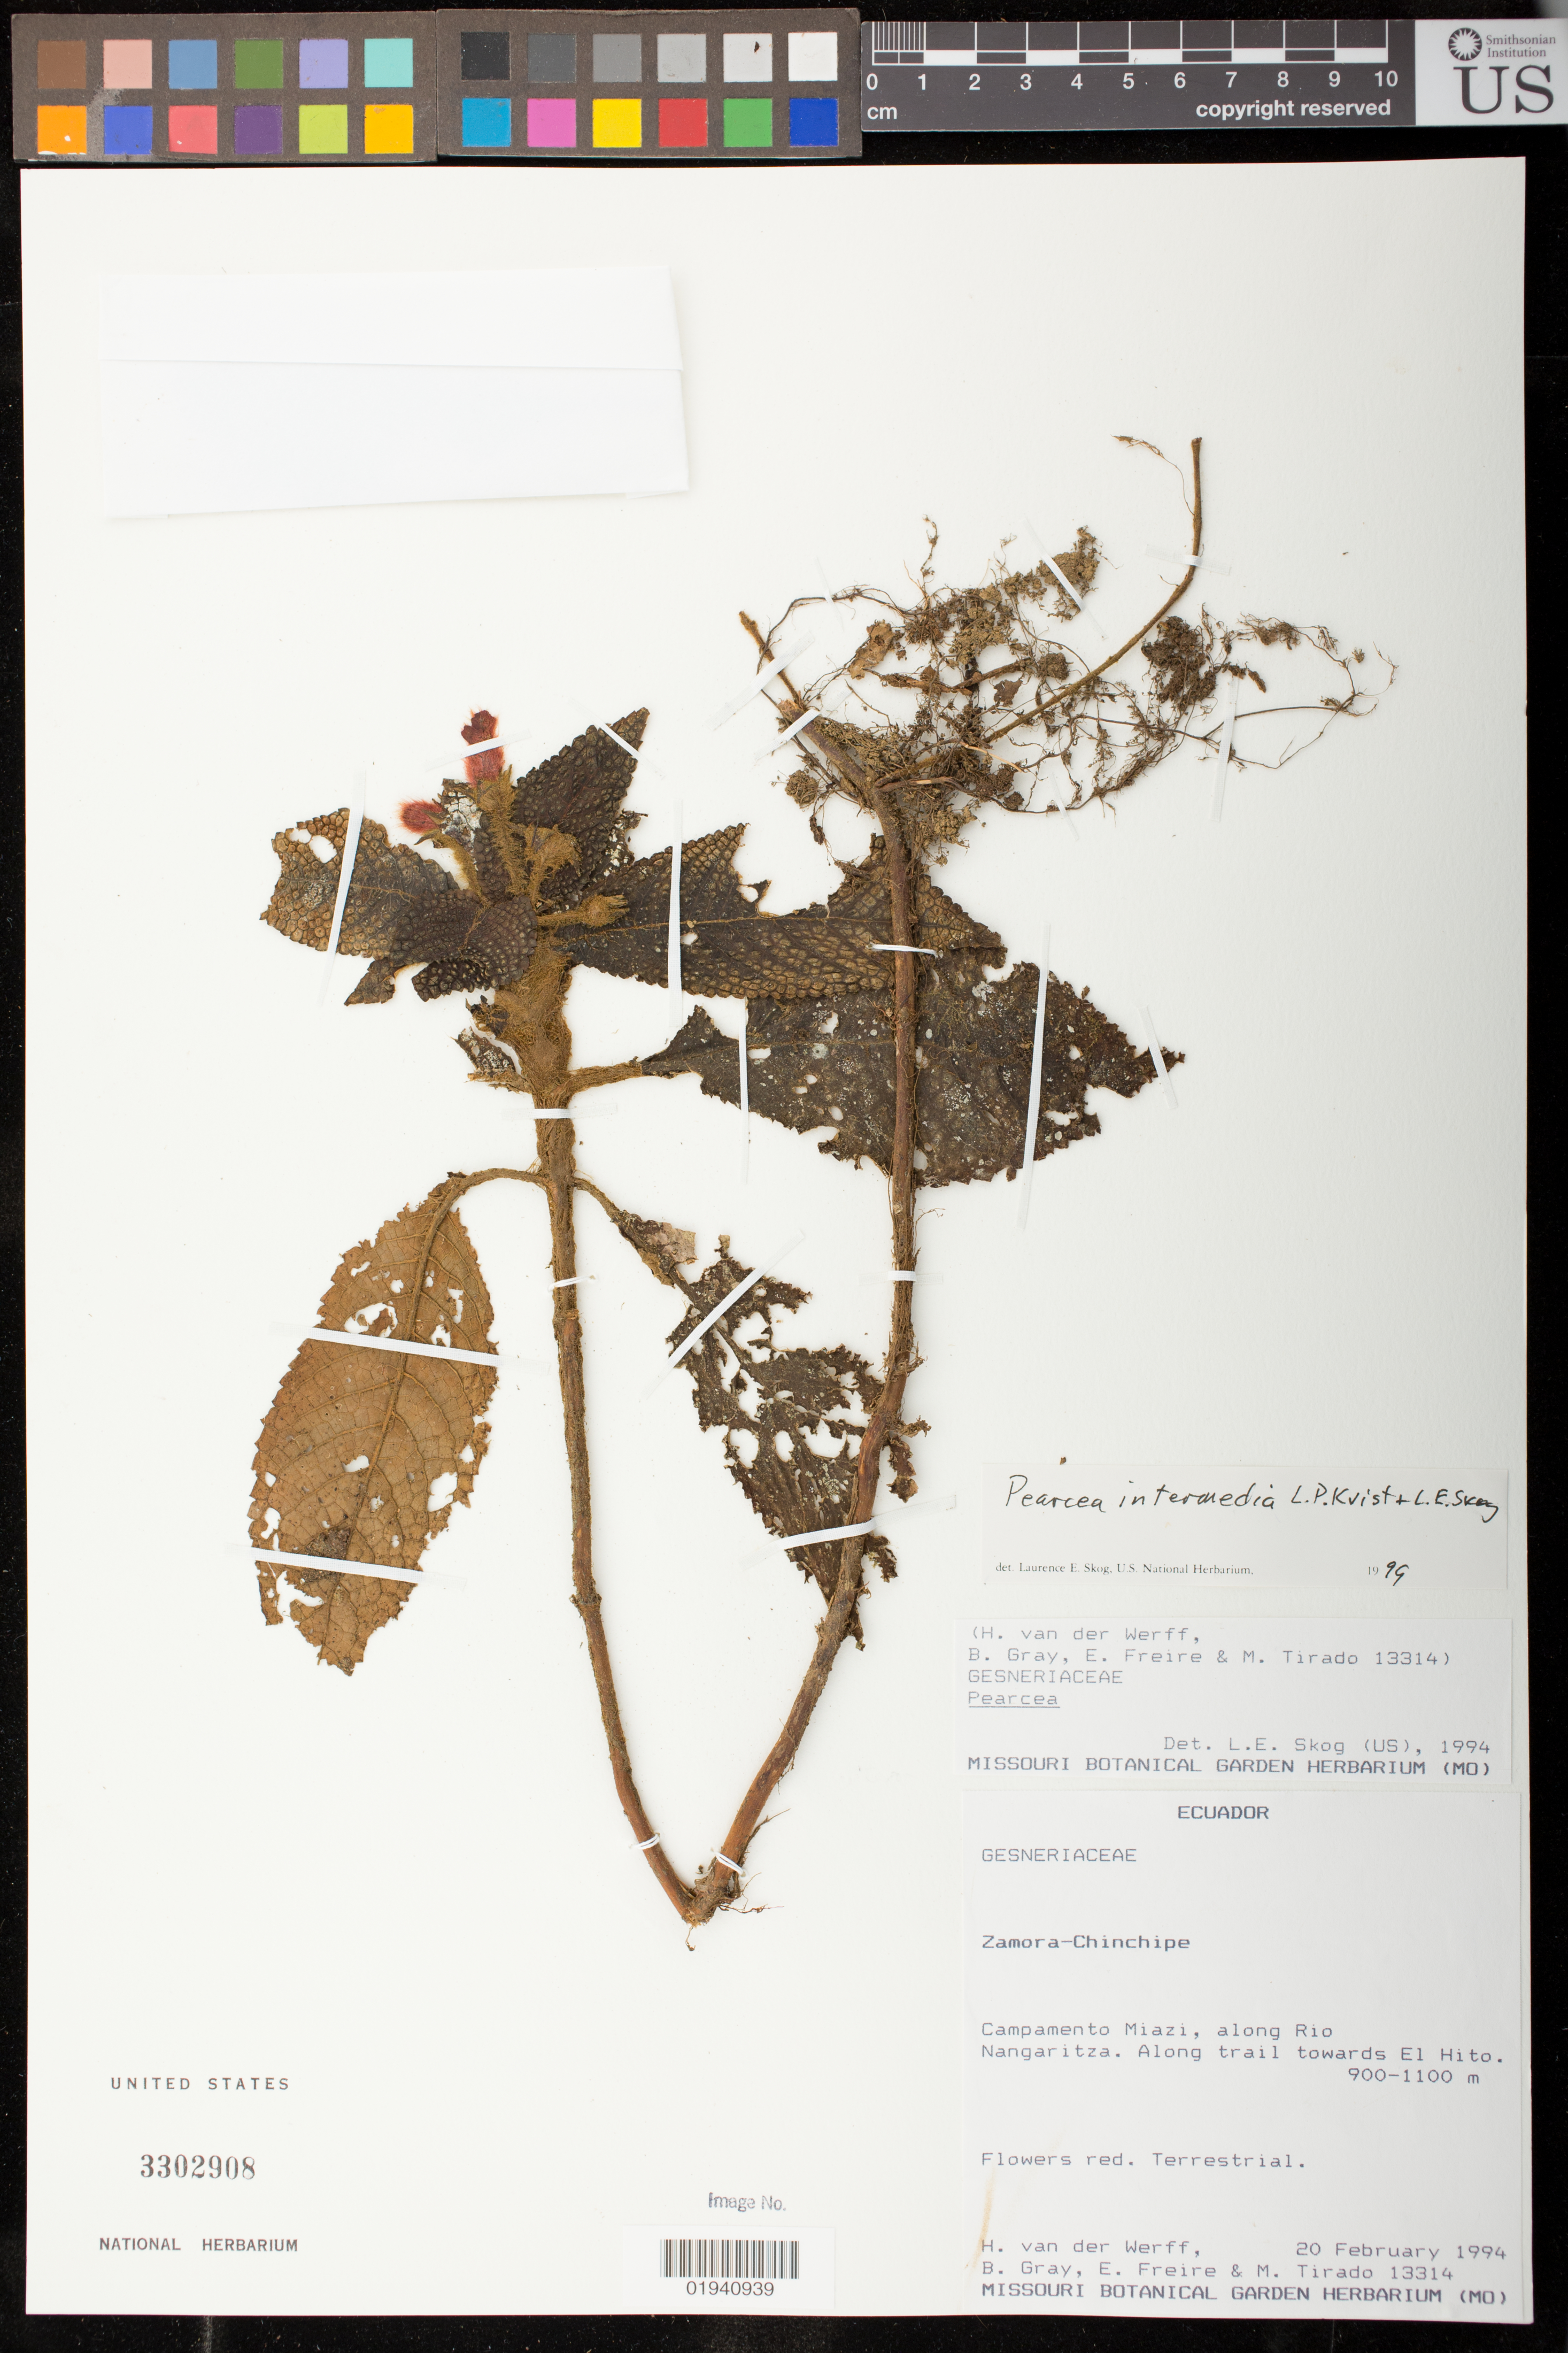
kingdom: Plantae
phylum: Tracheophyta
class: Magnoliopsida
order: Lamiales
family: Gesneriaceae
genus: Pearcea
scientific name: Pearcea intermedia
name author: L.P. Kvist & L.E. Skog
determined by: Skog, Laurence E.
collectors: H. van der Werff, B. Gray, E. Freire & M. Tirado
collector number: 13314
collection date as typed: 20 Feb 1994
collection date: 1994-02-20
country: Ecuador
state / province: Zamora-Chinchipe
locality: Campamento Miazi, along Rio Nangaritza. Along trail towards El Hito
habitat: Terrestrial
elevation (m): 900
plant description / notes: Duplicate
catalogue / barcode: US 3302908